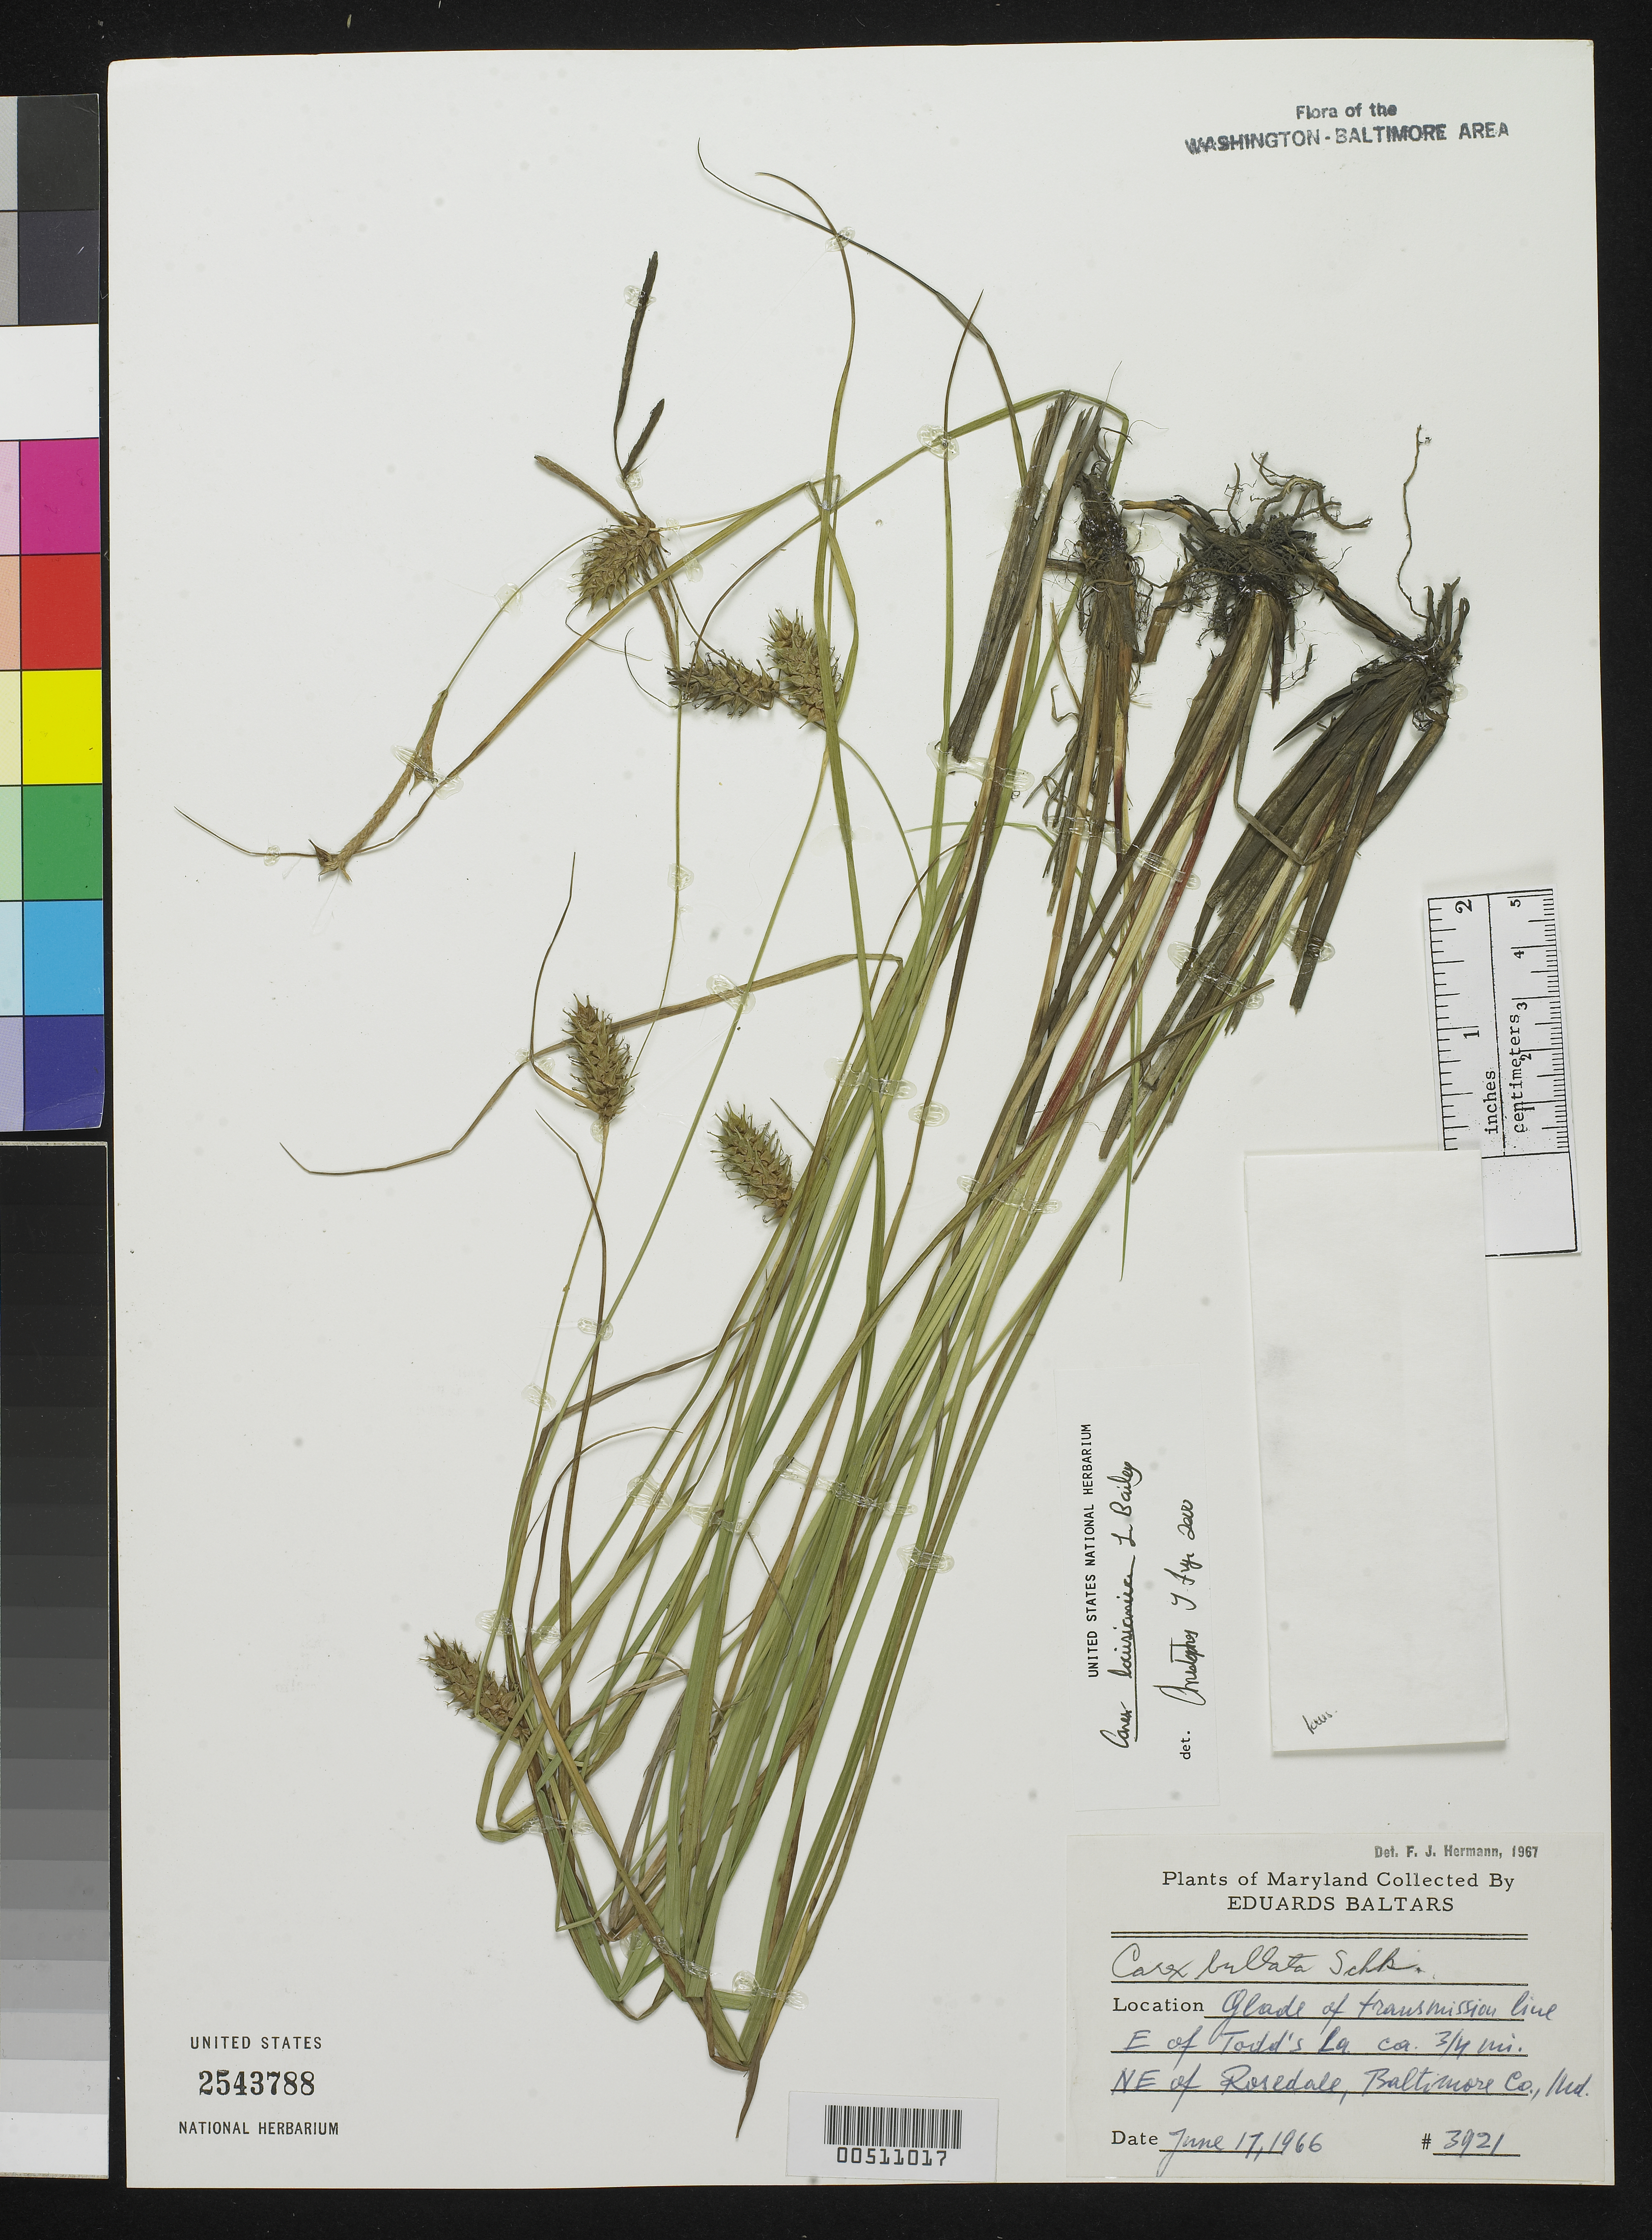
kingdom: Plantae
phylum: Tracheophyta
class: Liliopsida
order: Poales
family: Cyperaceae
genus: Carex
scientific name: Carex bullata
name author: Schkuhr ex Willd.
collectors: E. Baltars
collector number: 3921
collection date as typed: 17 Jun 1966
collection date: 1966-06-17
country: United States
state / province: Maryland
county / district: Baltimore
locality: NE of Rosedale, E of Todd's Lane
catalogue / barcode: US 2543788